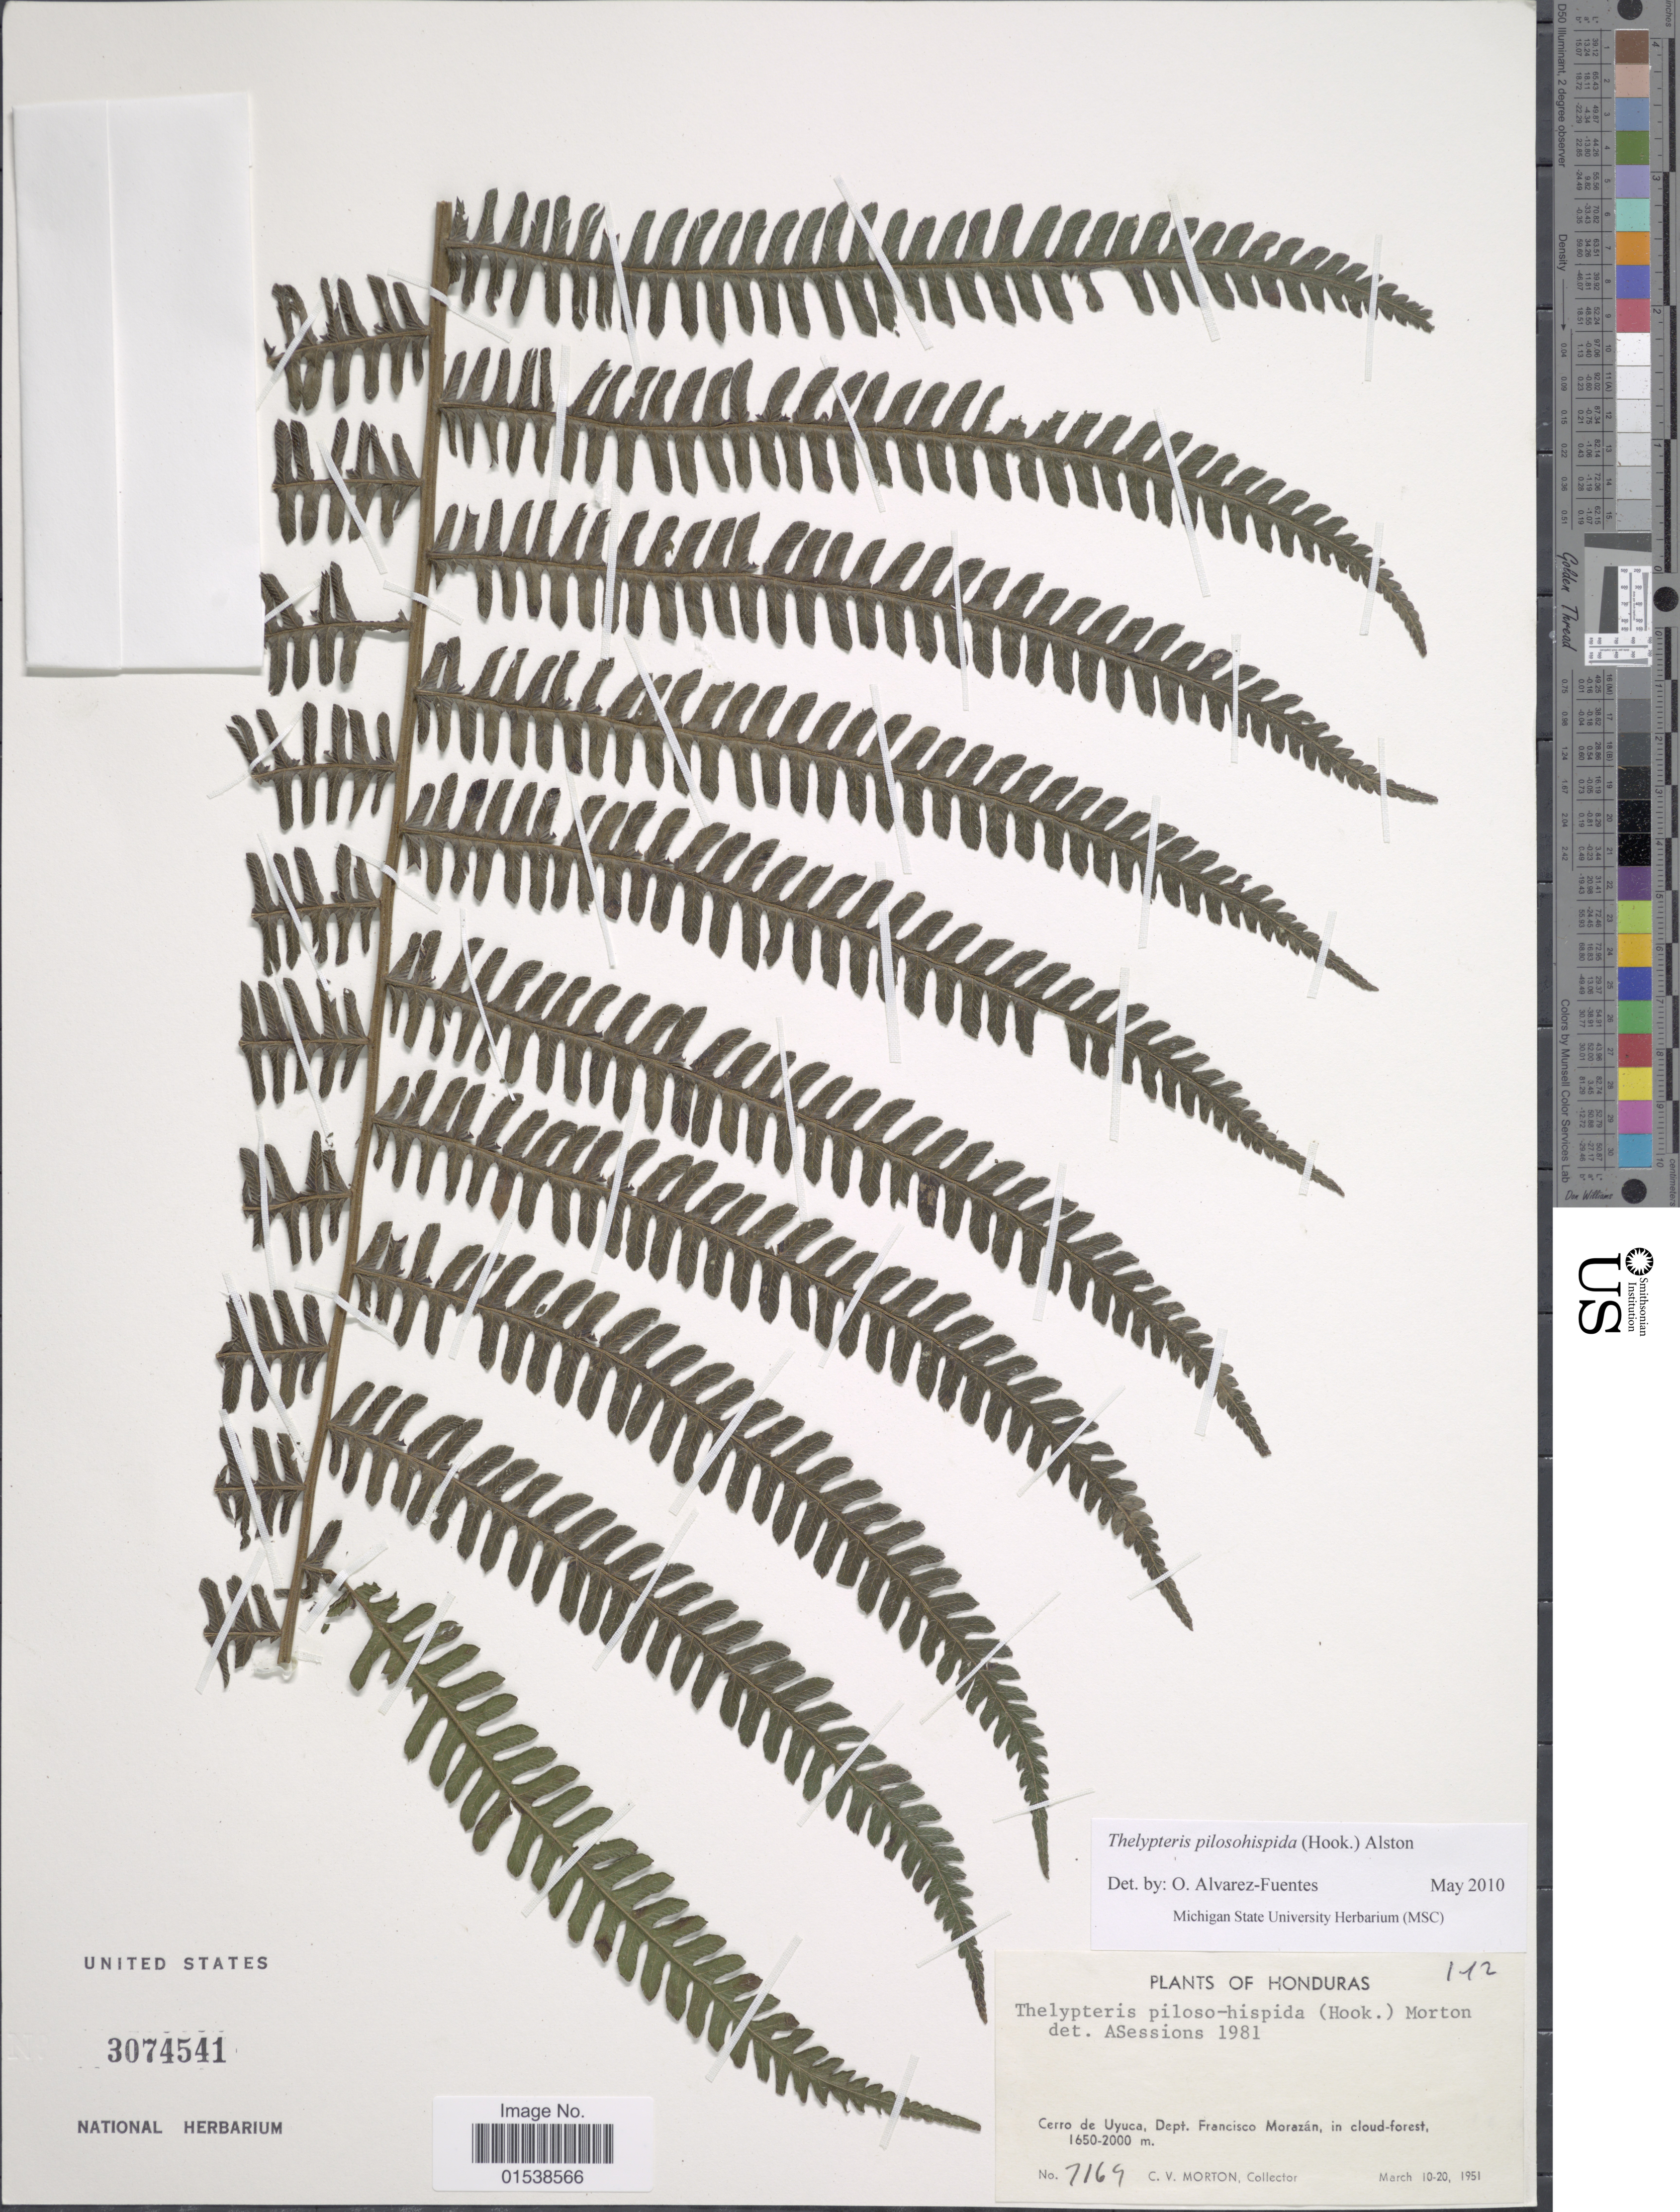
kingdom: Plantae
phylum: Tracheophyta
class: Polypodiopsida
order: Polypodiales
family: Thelypteridaceae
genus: Amauropelta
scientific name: Amauropelta pilosohispida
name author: (Hook.) A.R. Sm.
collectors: C. V. Morton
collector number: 7169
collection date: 1951-03-10/1951-03-20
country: Honduras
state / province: Fco. Morazán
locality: Cerro de Uyuca, Dept. Francisco Morazan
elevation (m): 1650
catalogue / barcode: US 3074541